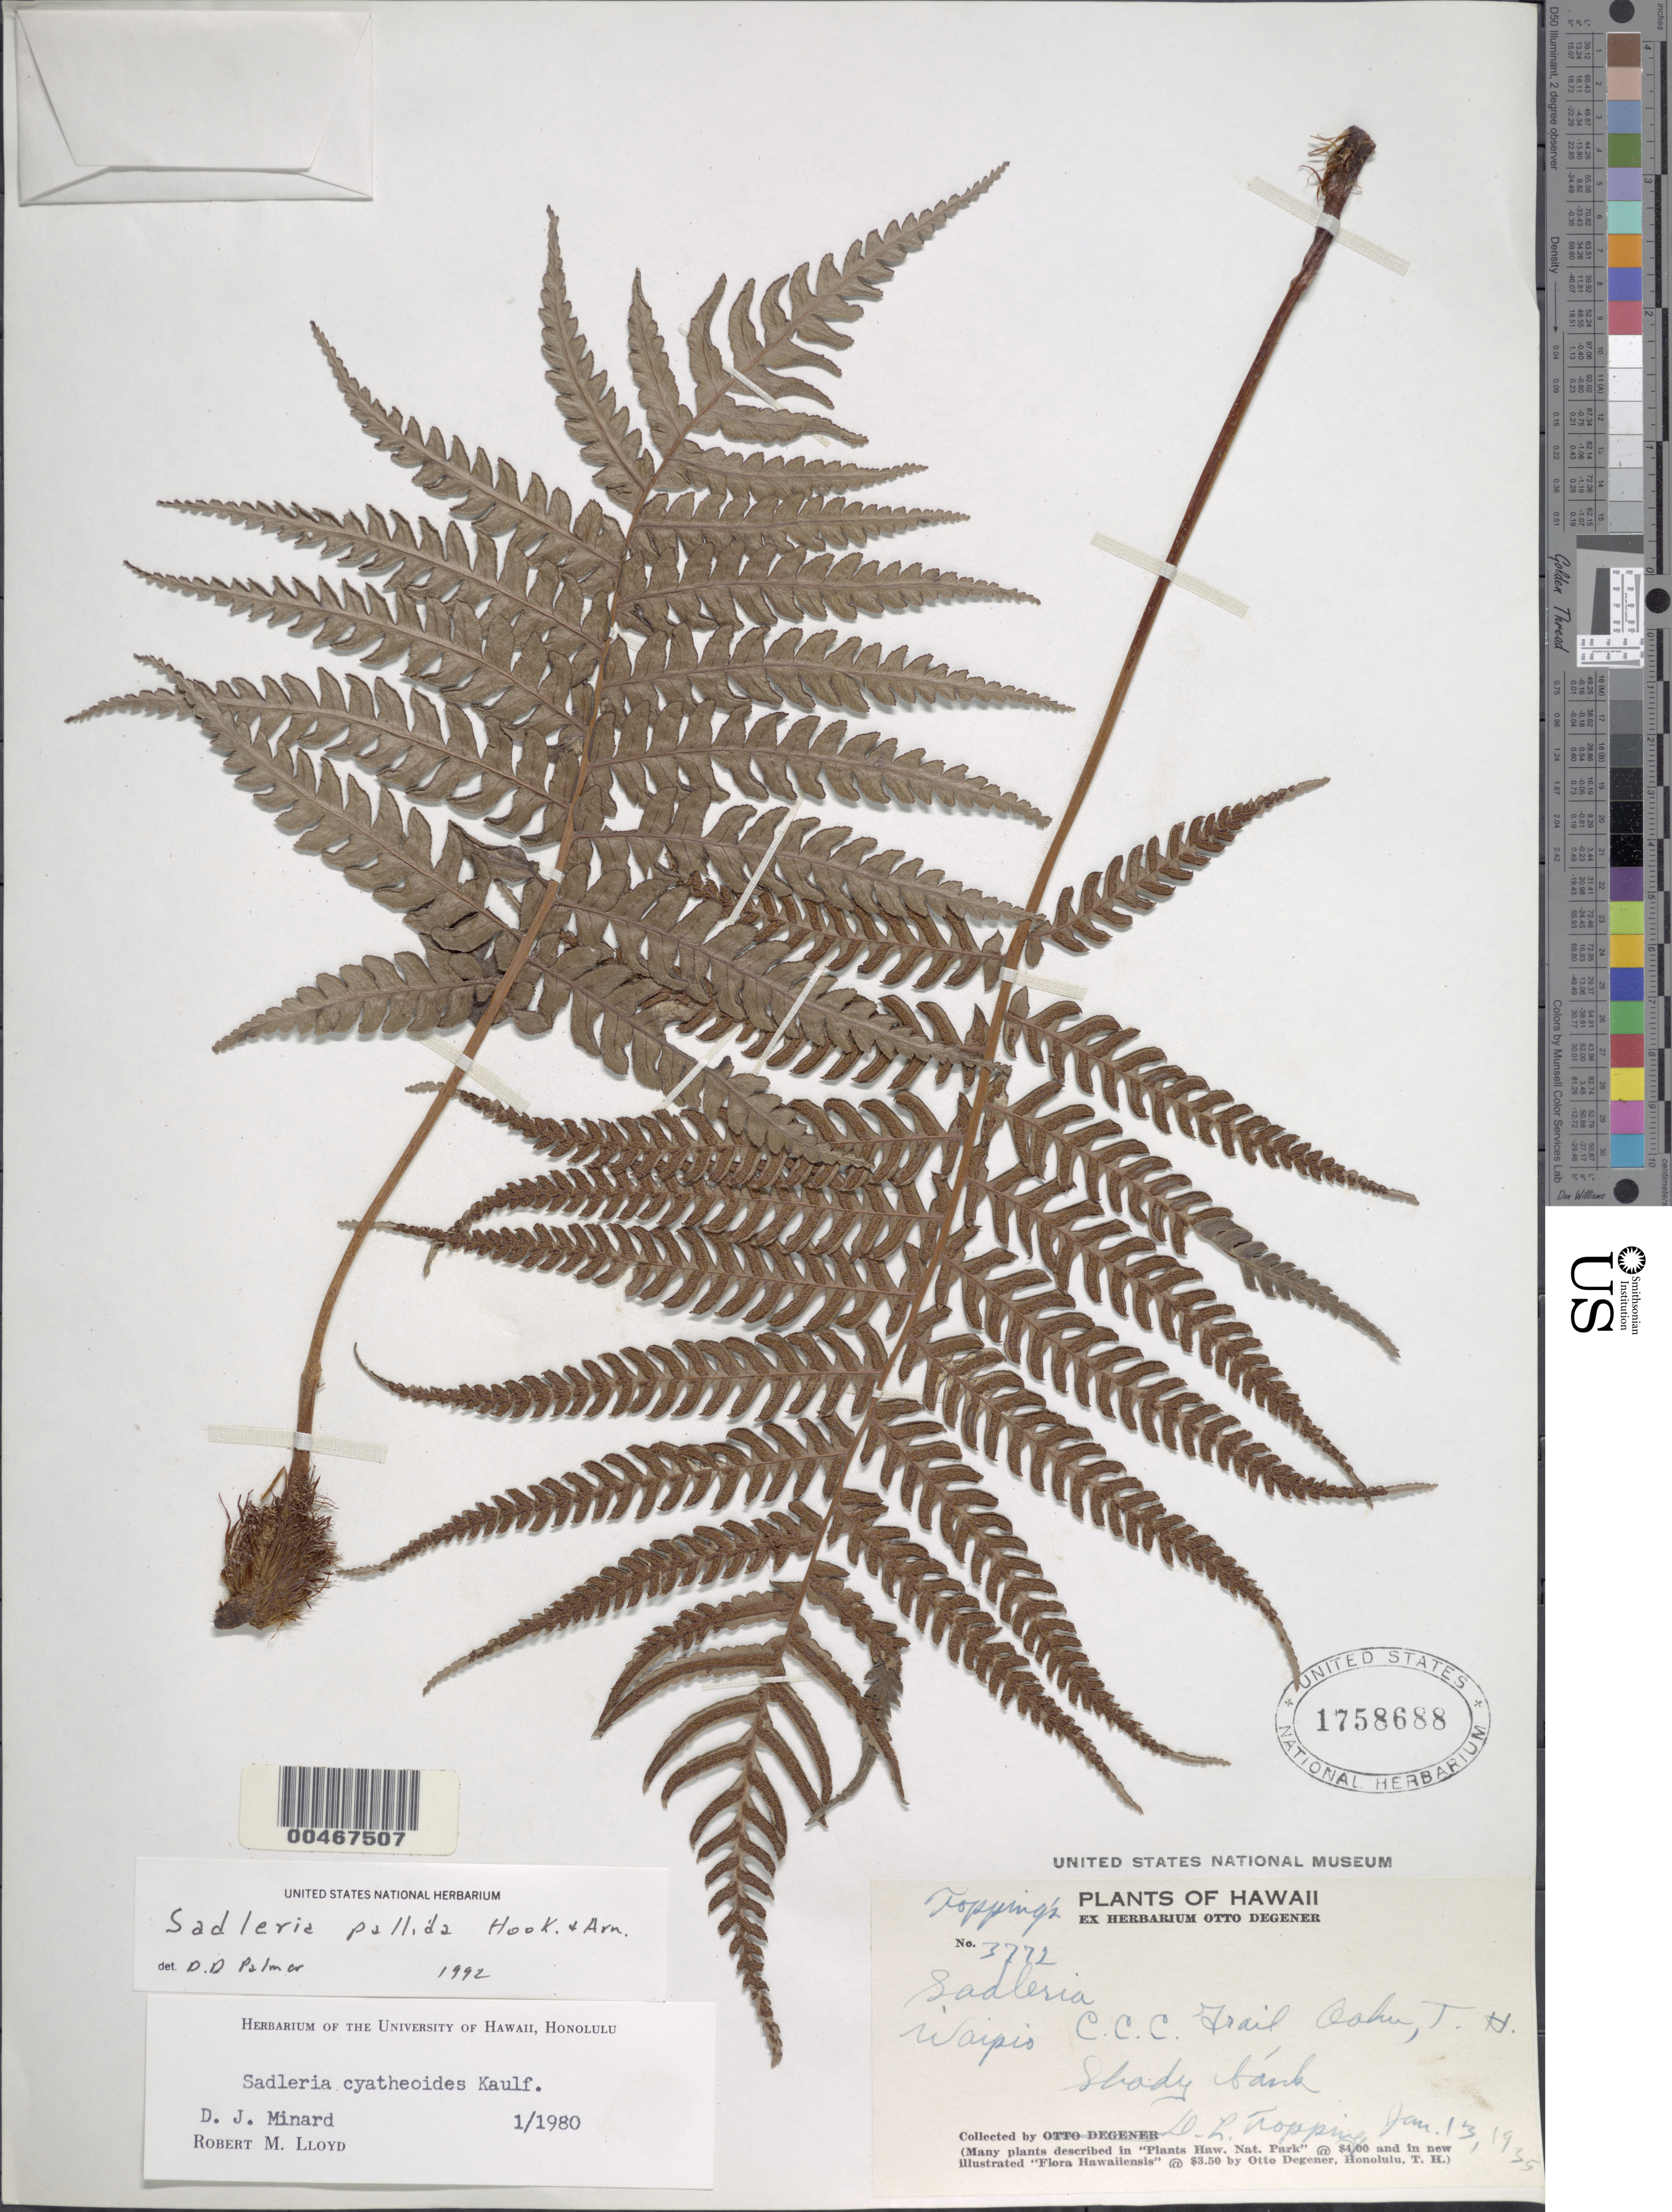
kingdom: Plantae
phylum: Tracheophyta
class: Polypodiopsida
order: Polypodiales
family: Blechnaceae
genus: Sadleria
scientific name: Sadleria pallida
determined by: Palmer, D. D.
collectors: D. L. Topping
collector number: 3772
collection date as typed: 13 Jan 1935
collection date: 1935-01-13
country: United States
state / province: Hawaii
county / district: Honolulu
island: Oahu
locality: Waipio, C.C.C. Trail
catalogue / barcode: US 1758688